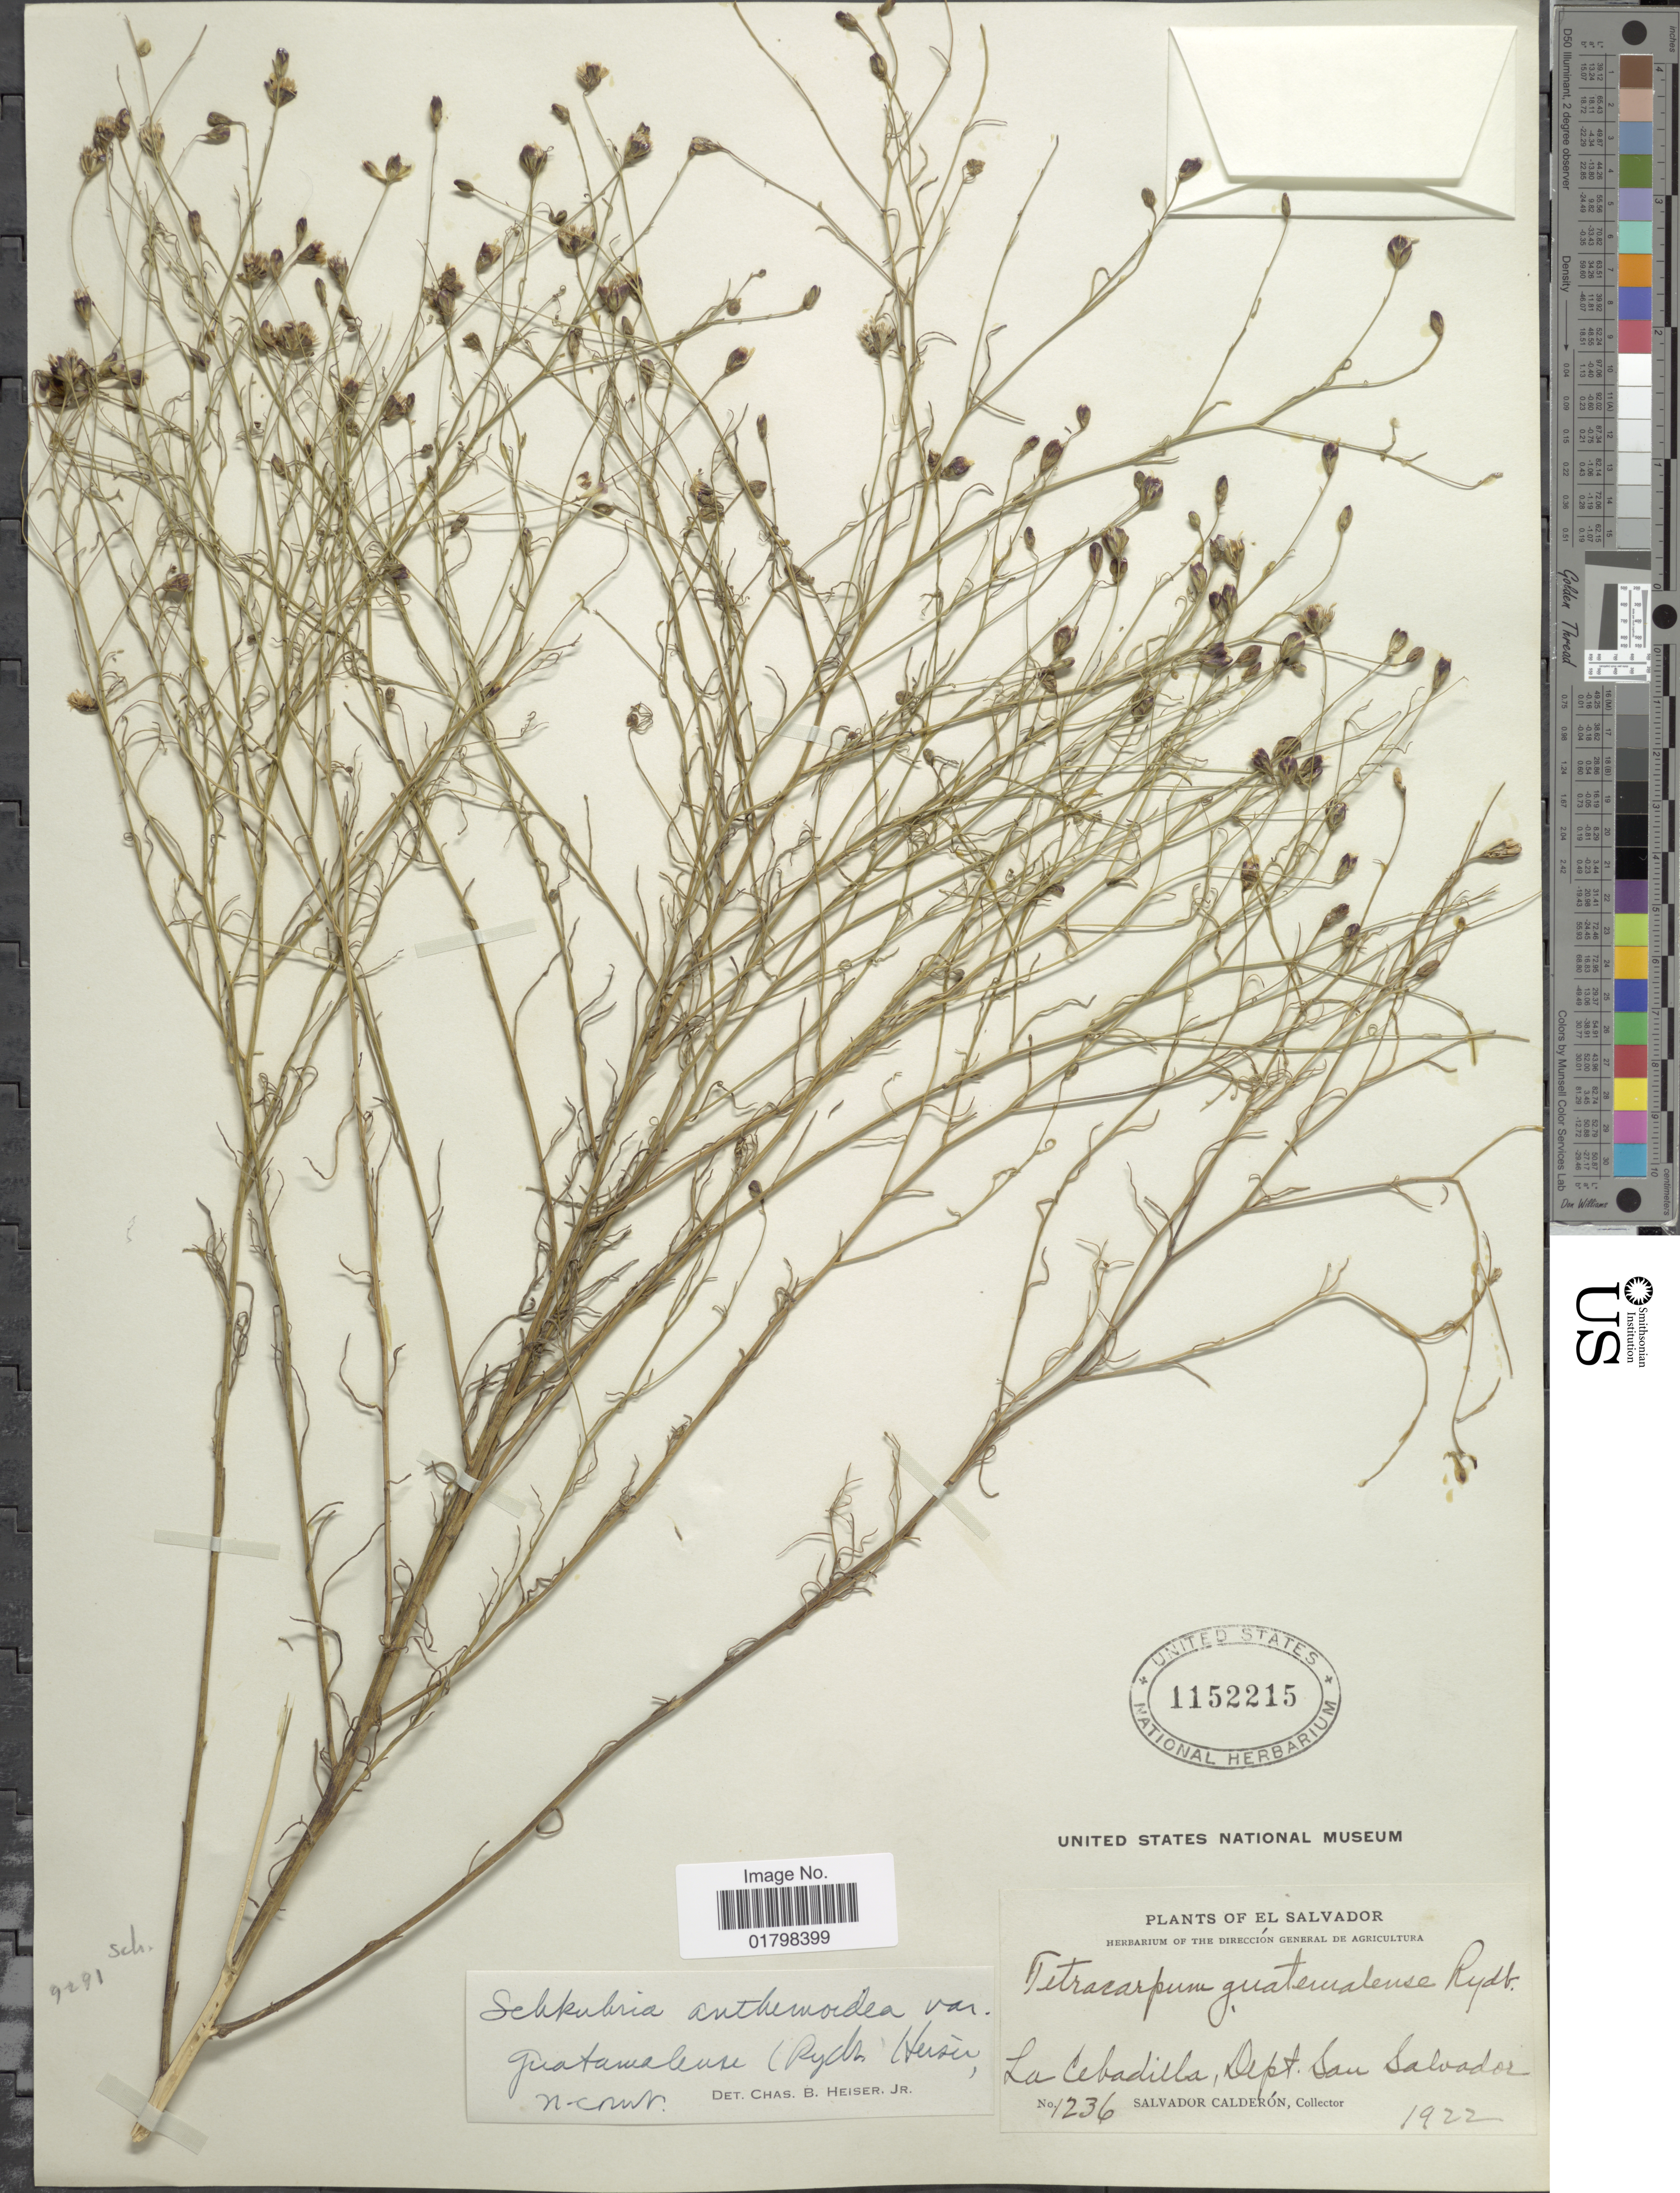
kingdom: Plantae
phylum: Tracheophyta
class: Magnoliopsida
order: Asterales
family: Asteraceae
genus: Schkuhria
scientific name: Schkuhria wislizeni var. guatemalensis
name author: (Rydb.) S.F. Blake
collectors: S. Calderón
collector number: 1236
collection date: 1922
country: El Salvador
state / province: San Salvador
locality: La Cebadilla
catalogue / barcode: US 1152215